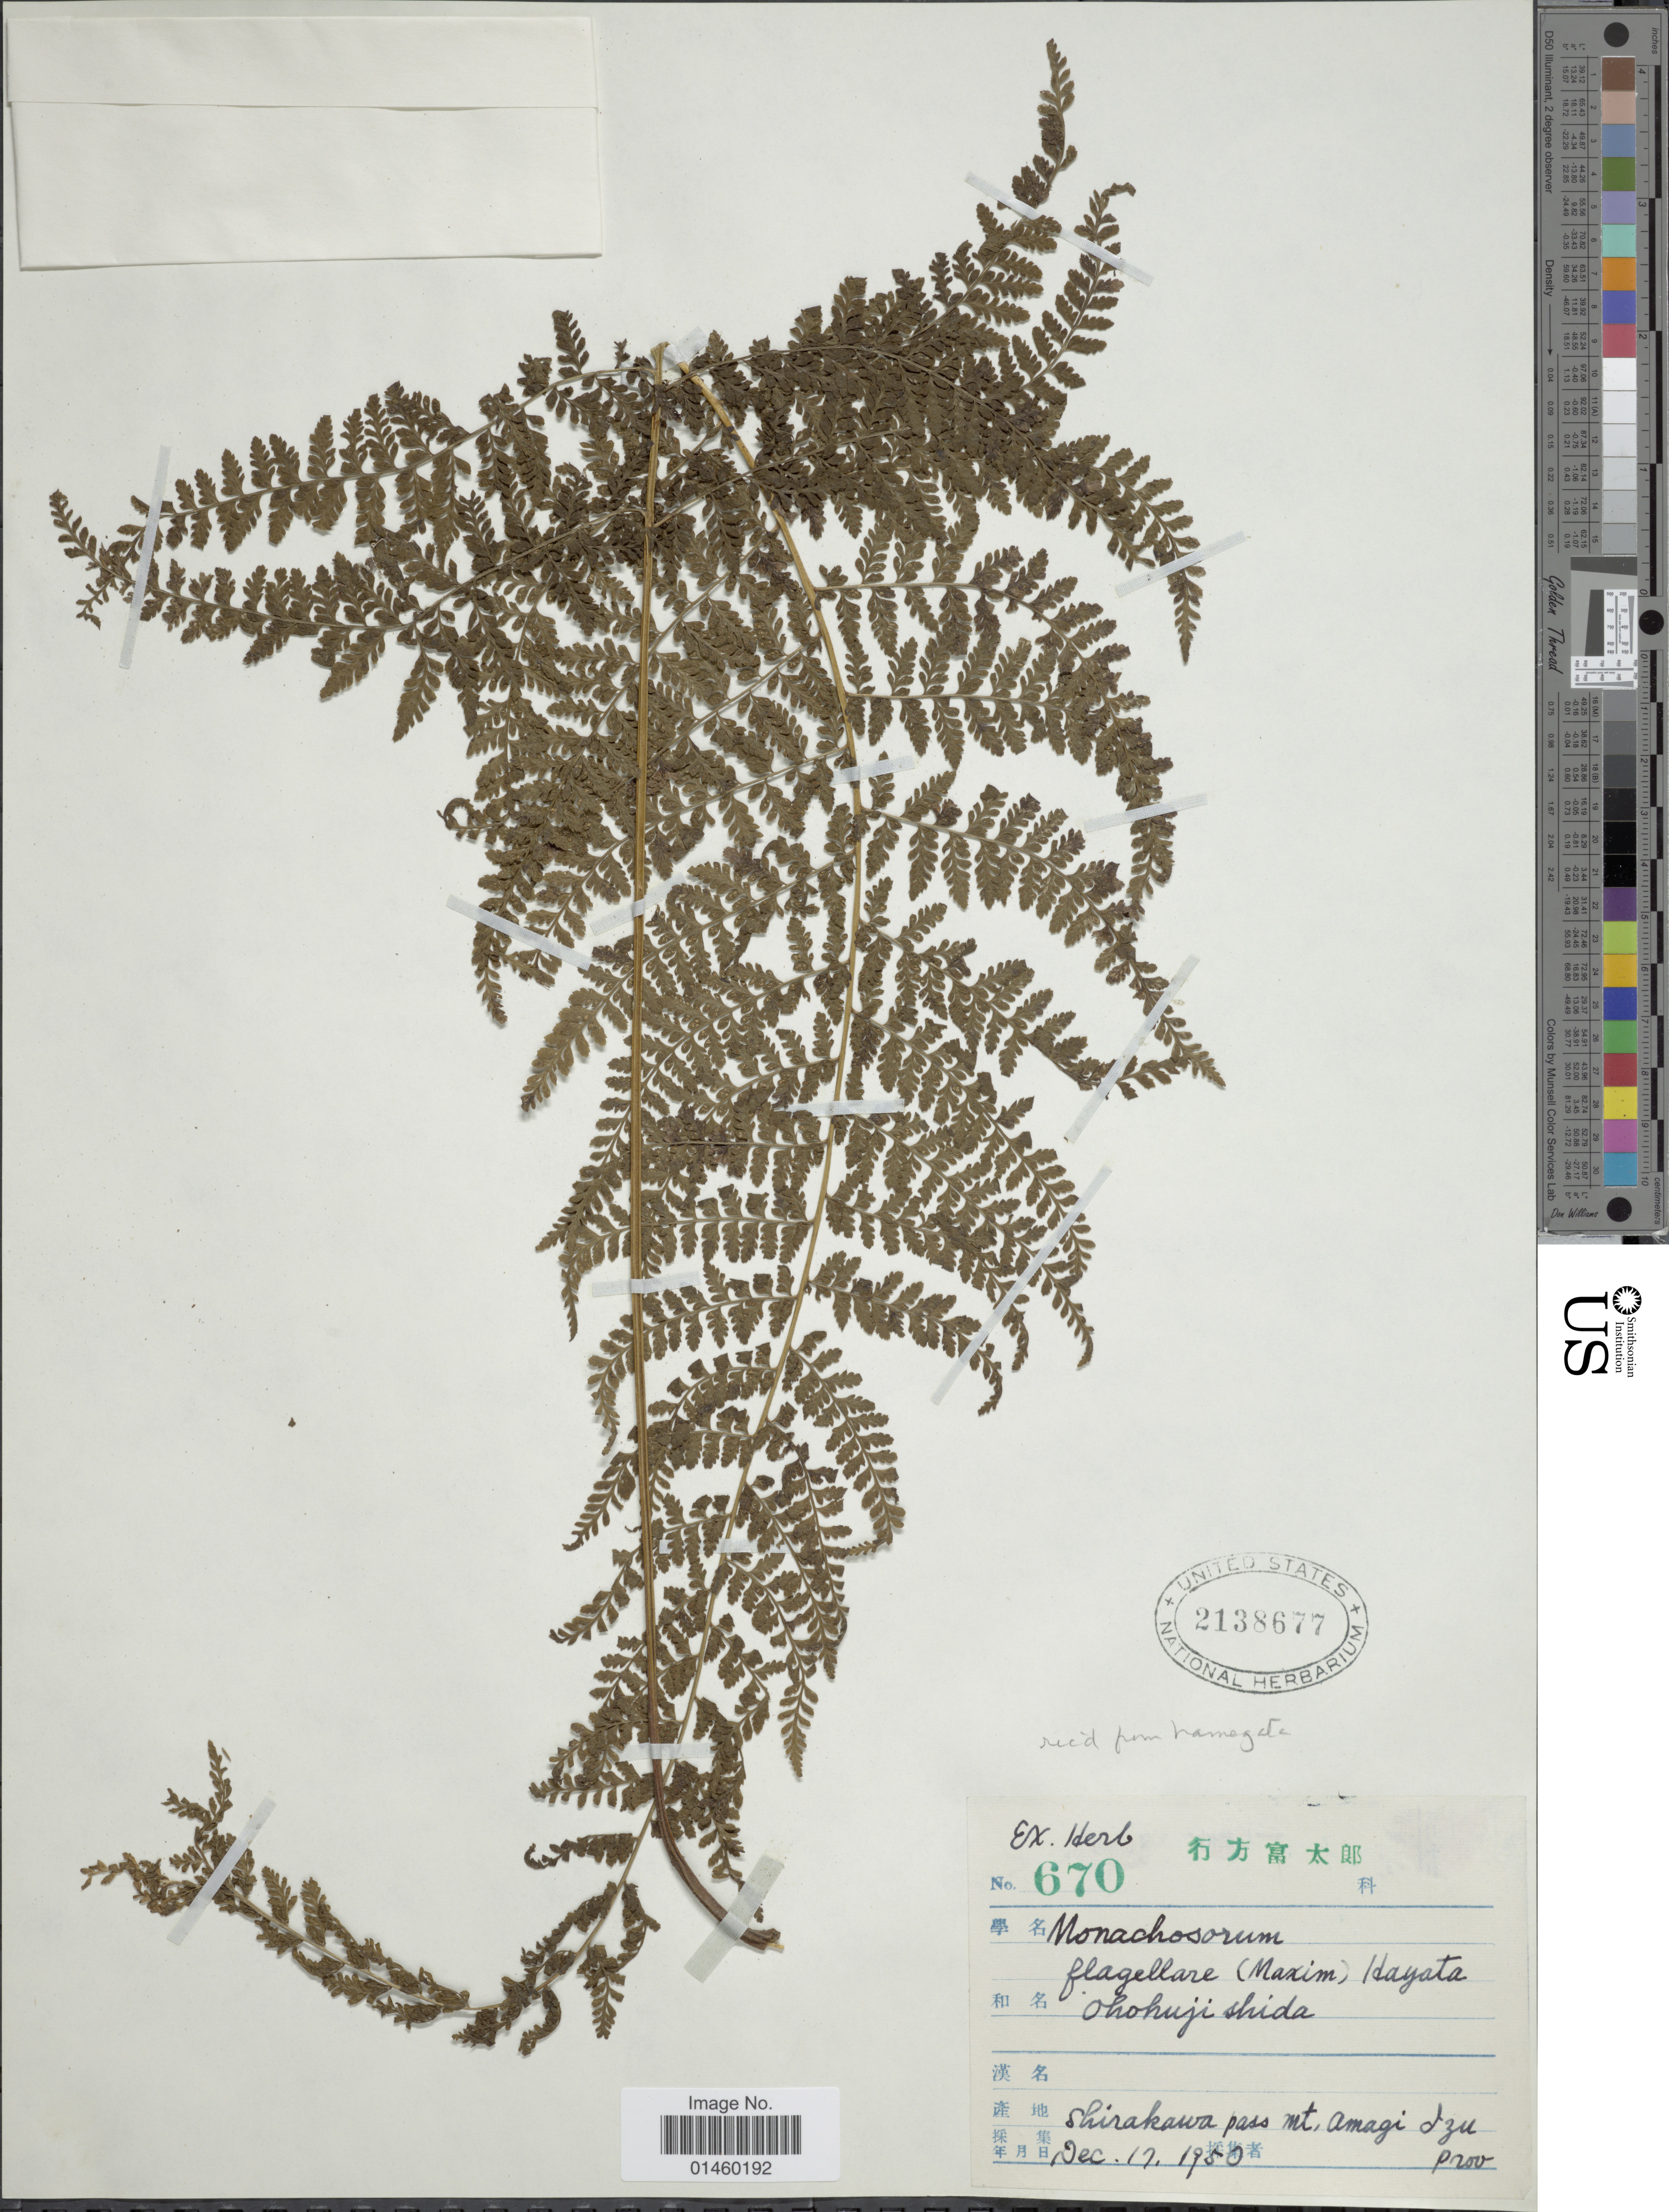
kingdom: Plantae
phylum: Tracheophyta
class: Polypodiopsida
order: Polypodiales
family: Dennstaedtiaceae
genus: Monachosorum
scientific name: Monachosorum flagellare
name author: (Makino) Hayata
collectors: ex herb. Tomitaro Namegata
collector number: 670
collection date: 1950-12-17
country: Japan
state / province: Sizuoka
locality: Shirakawa pass Mt. Amagi Izu.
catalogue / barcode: US 2138677